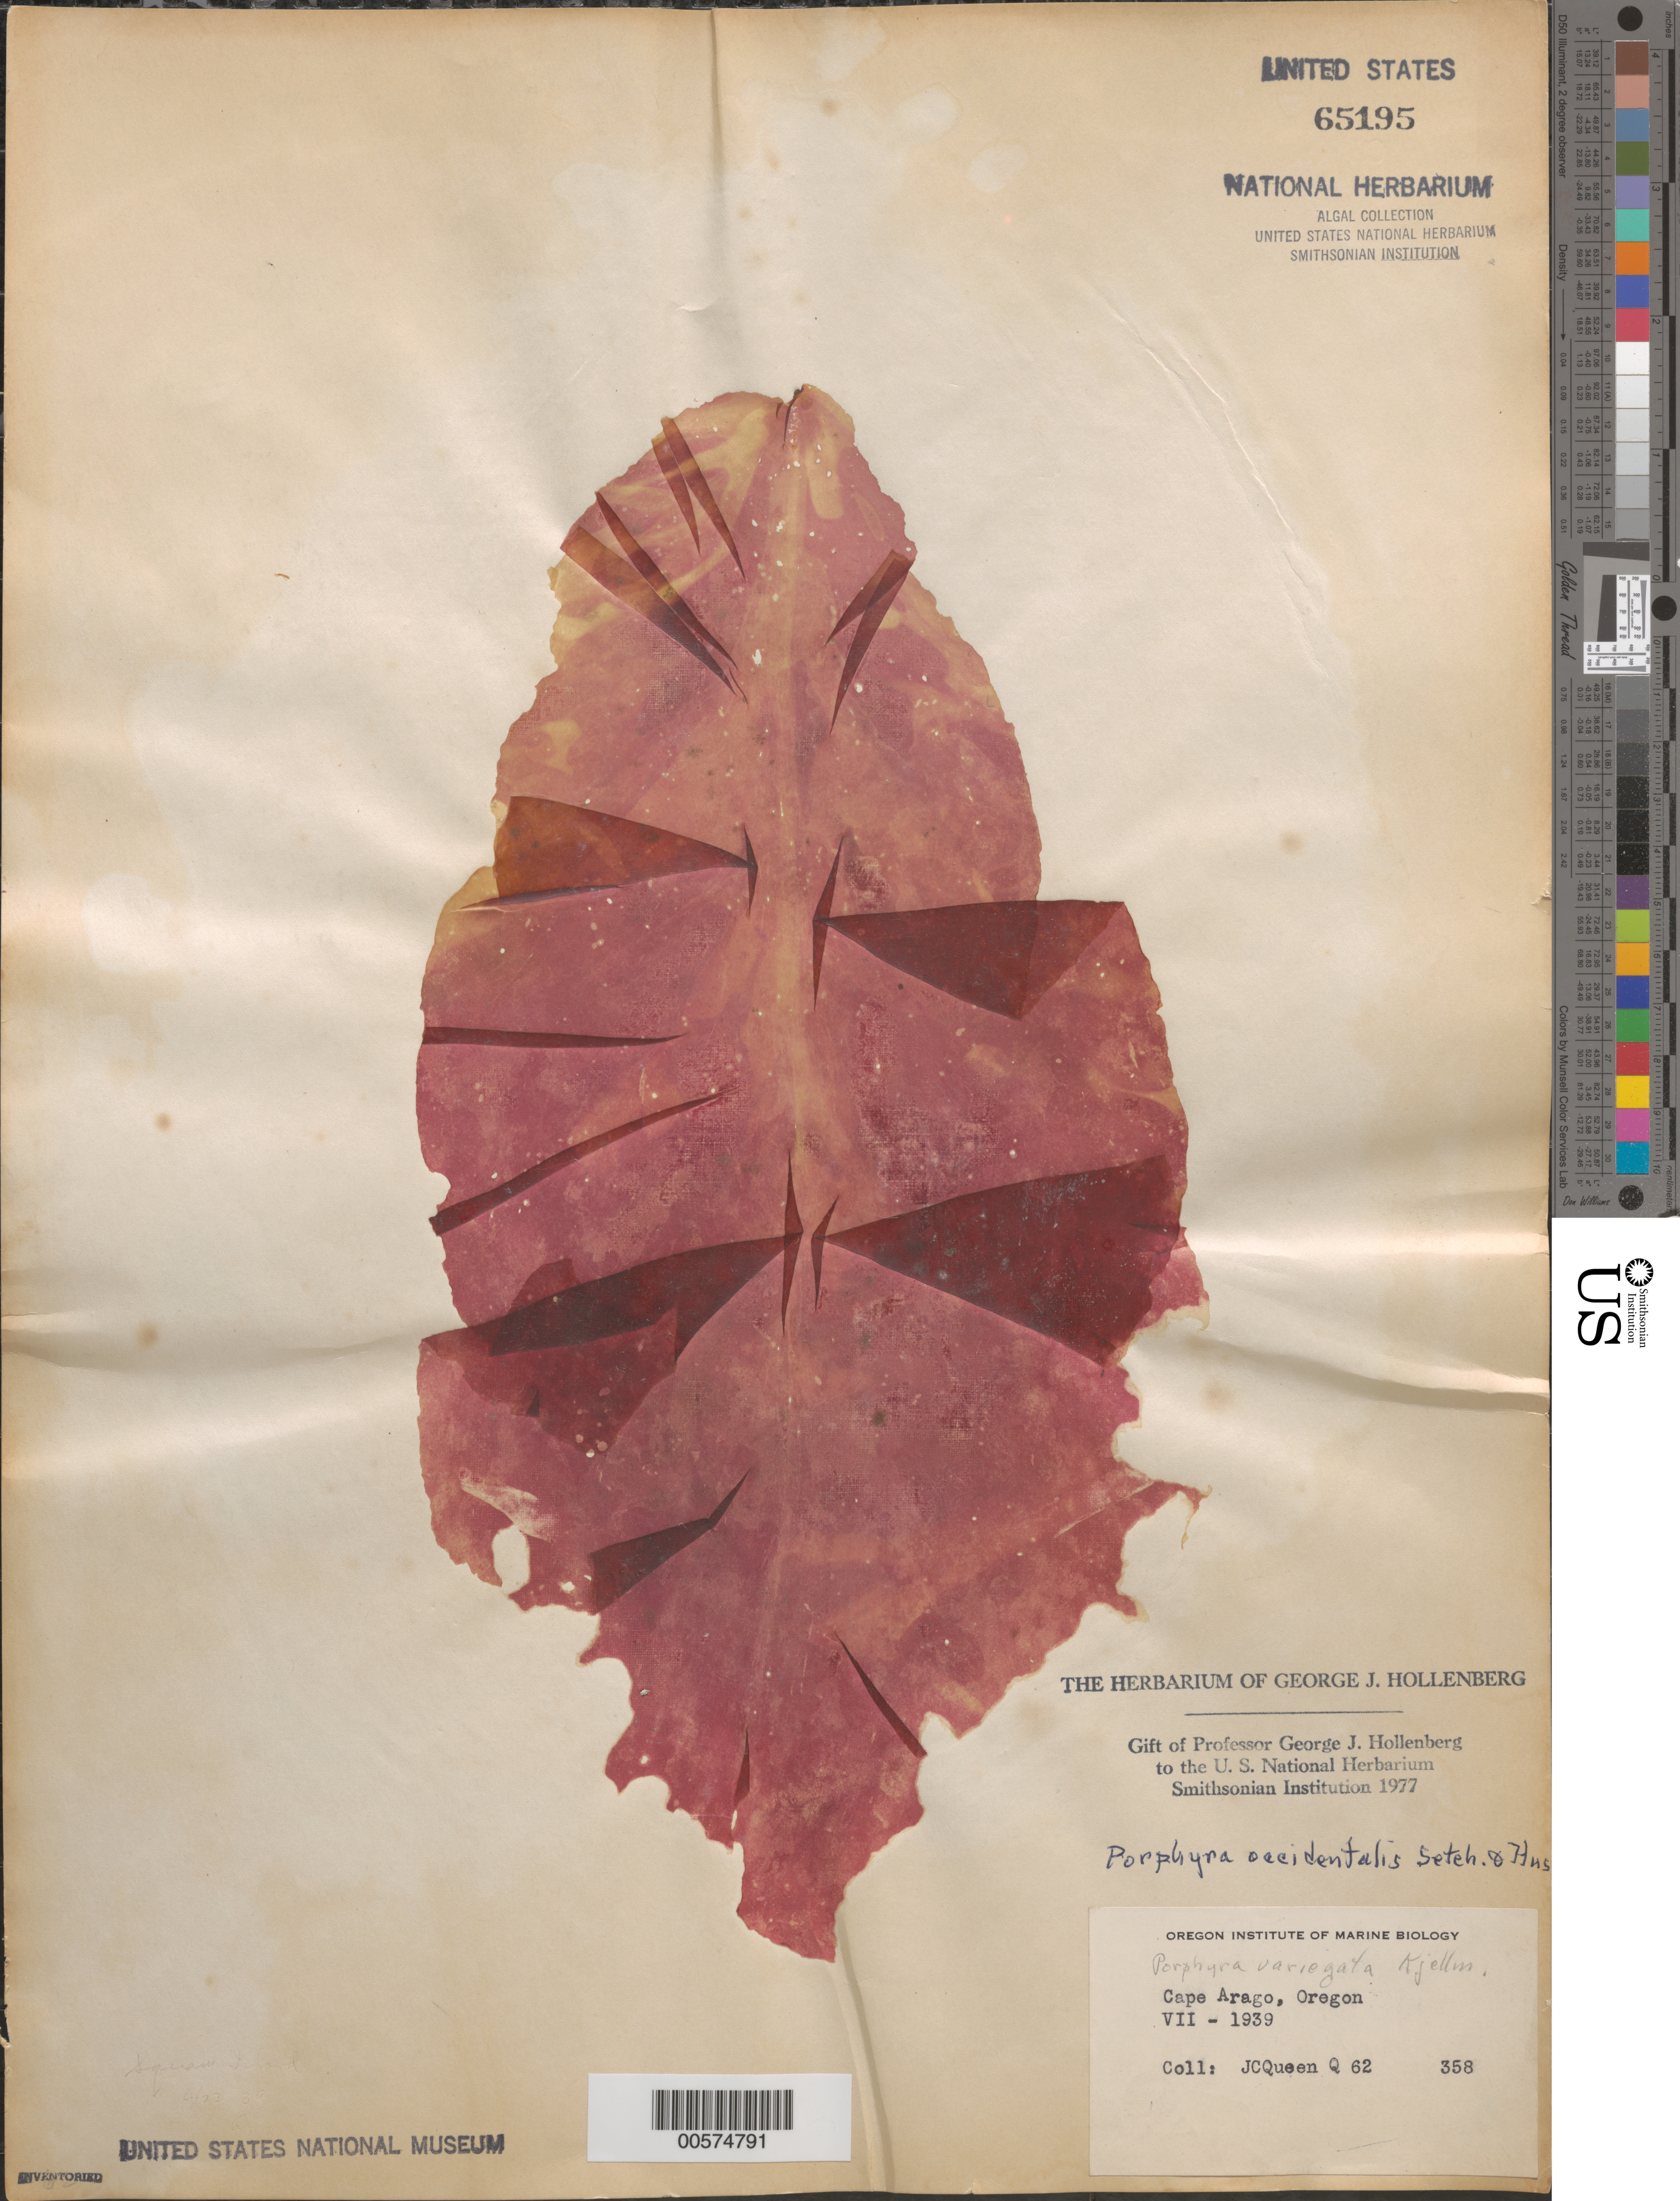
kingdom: Plantae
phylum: Rhodophyta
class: Bangiophyceae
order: Bangiales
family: Bangiaceae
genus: Porphyra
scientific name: Porphyra occidentalis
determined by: Hollenberg, George J.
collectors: J. Queen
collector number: Q62 & MSD 358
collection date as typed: Jul 1939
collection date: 1939-07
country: United States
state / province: Oregon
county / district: Coos County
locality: Cape Arago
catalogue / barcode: US 65195